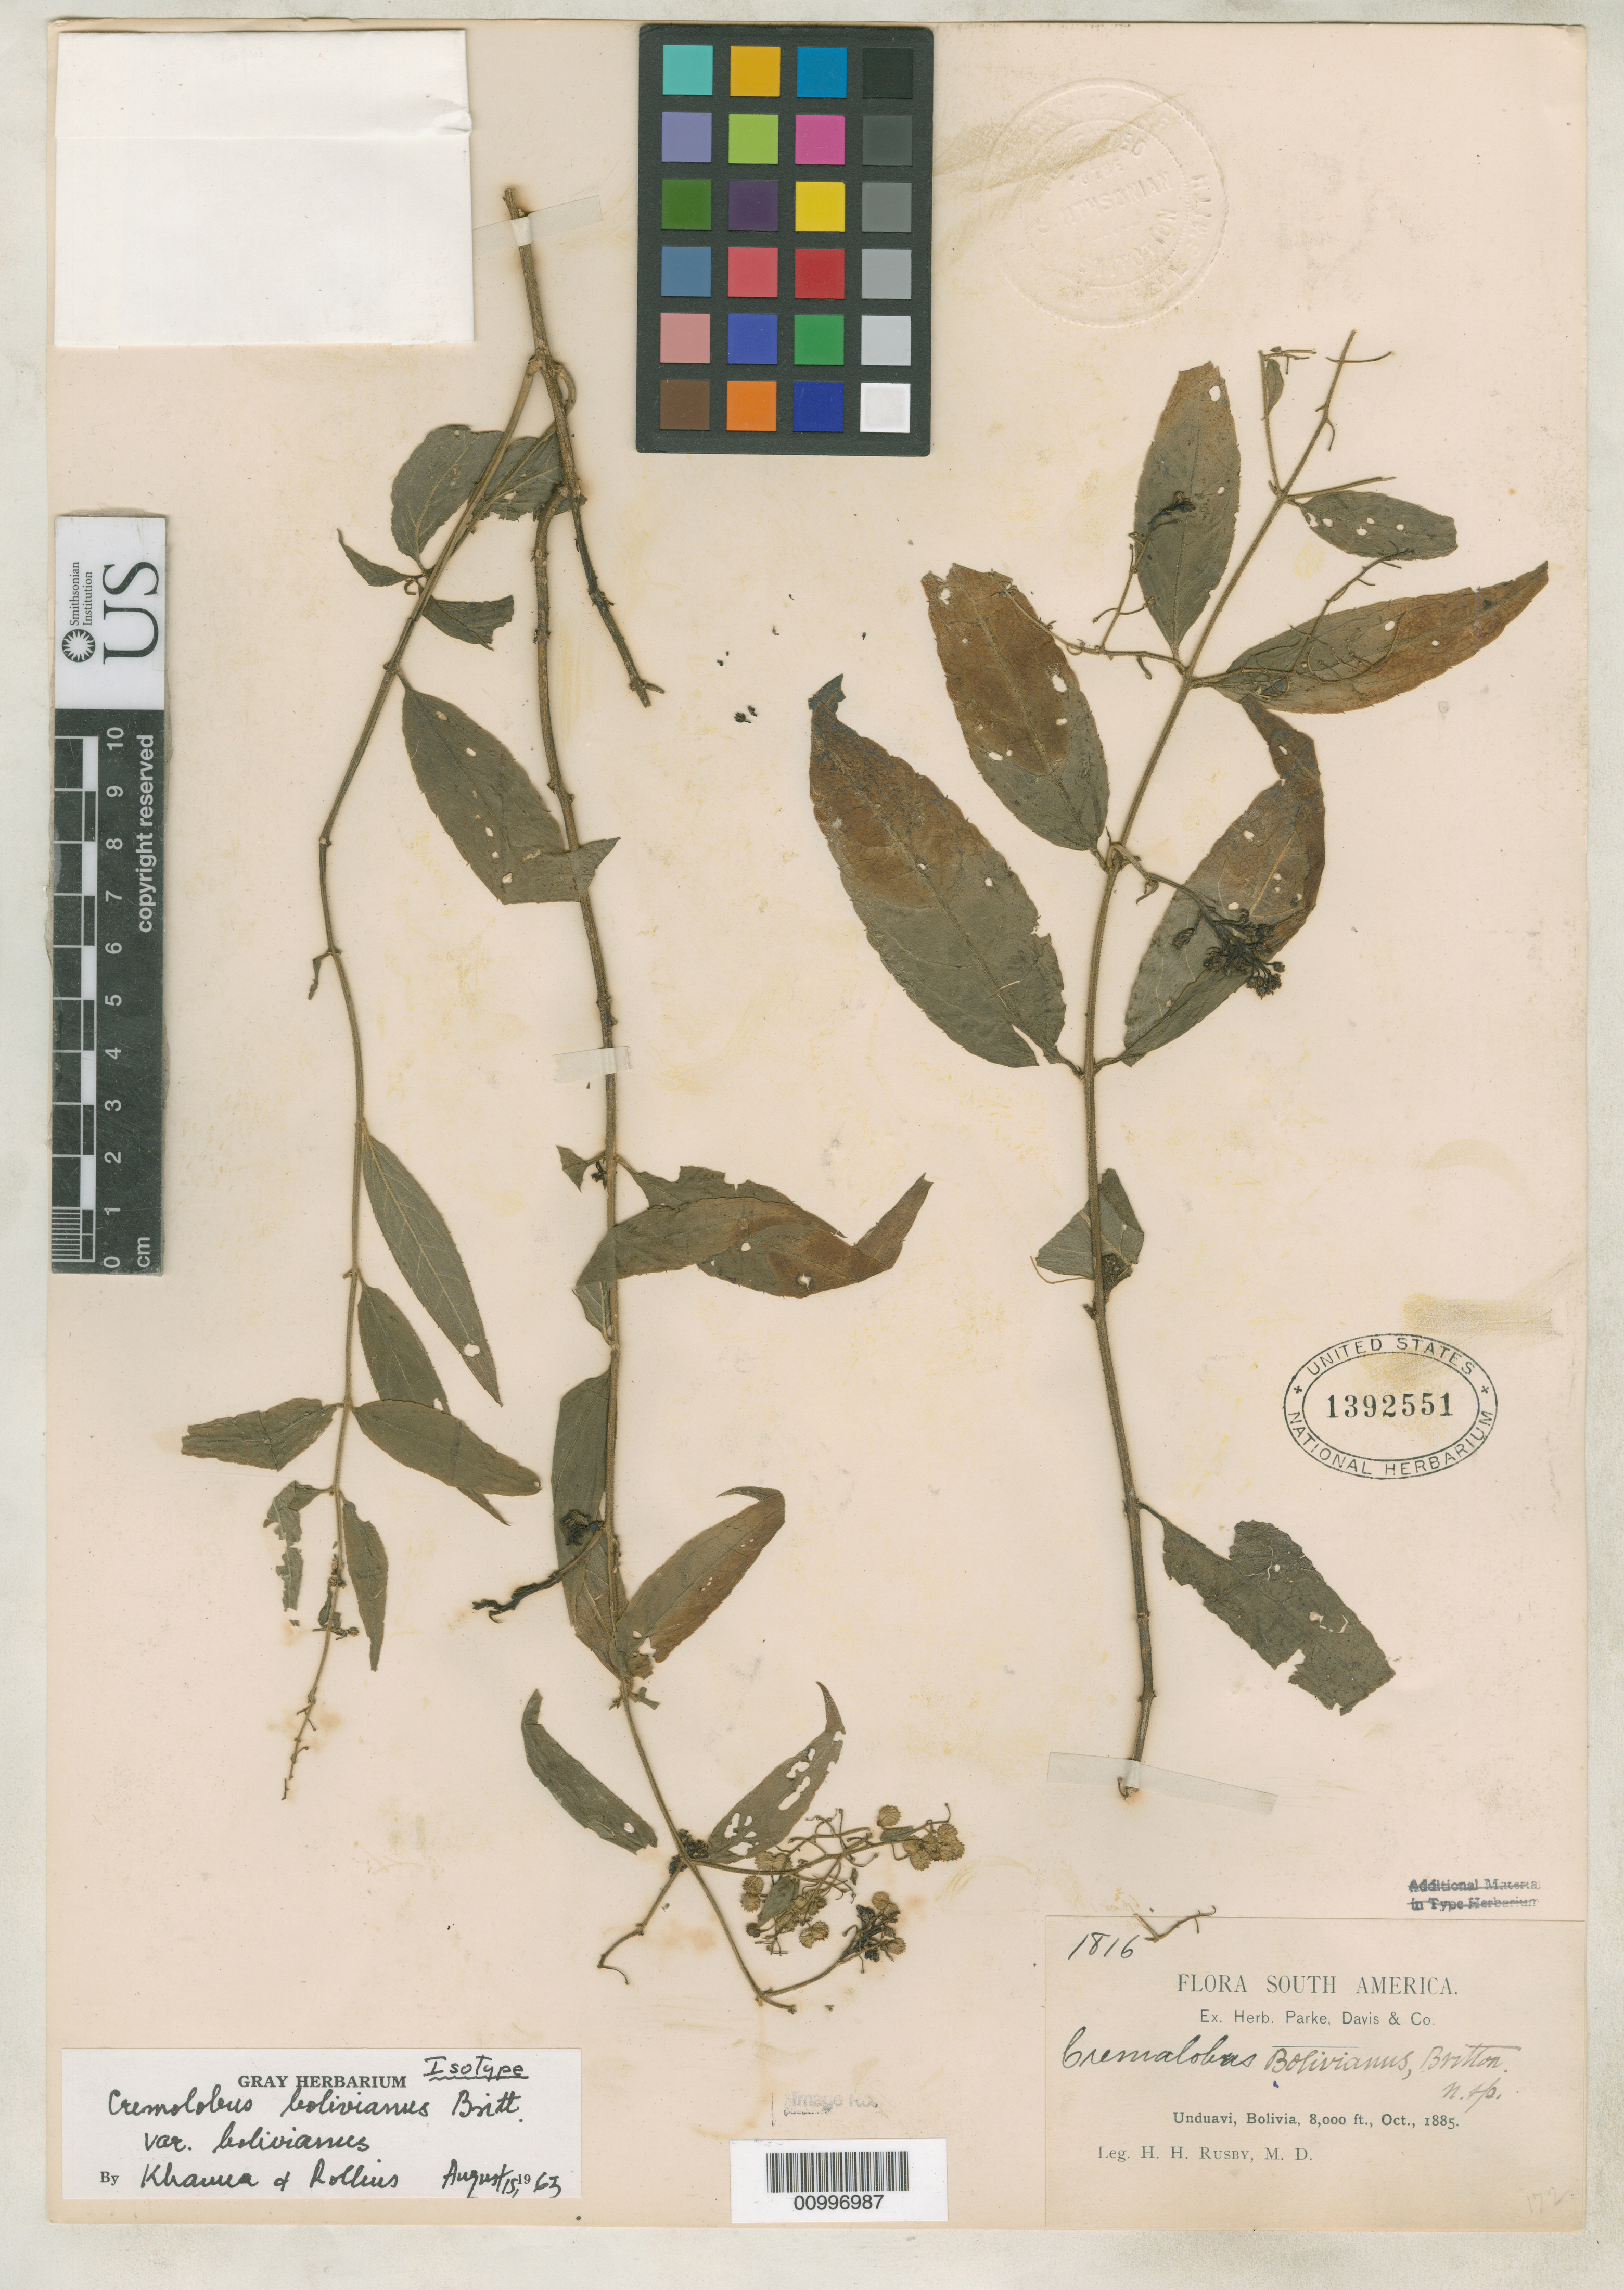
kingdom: Plantae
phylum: Tracheophyta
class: Magnoliopsida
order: Brassicales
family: Brassicaceae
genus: Cremolobus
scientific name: Cremolobus bolivianus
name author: Britton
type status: Isotype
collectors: H. H. Rusby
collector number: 1816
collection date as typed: Oct 1885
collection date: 1885-10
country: Bolivia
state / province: La Paz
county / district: Nor Yungas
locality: Unduavi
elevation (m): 2438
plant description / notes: From the herbarium of J. Donnell Smith.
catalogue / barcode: US 1392551